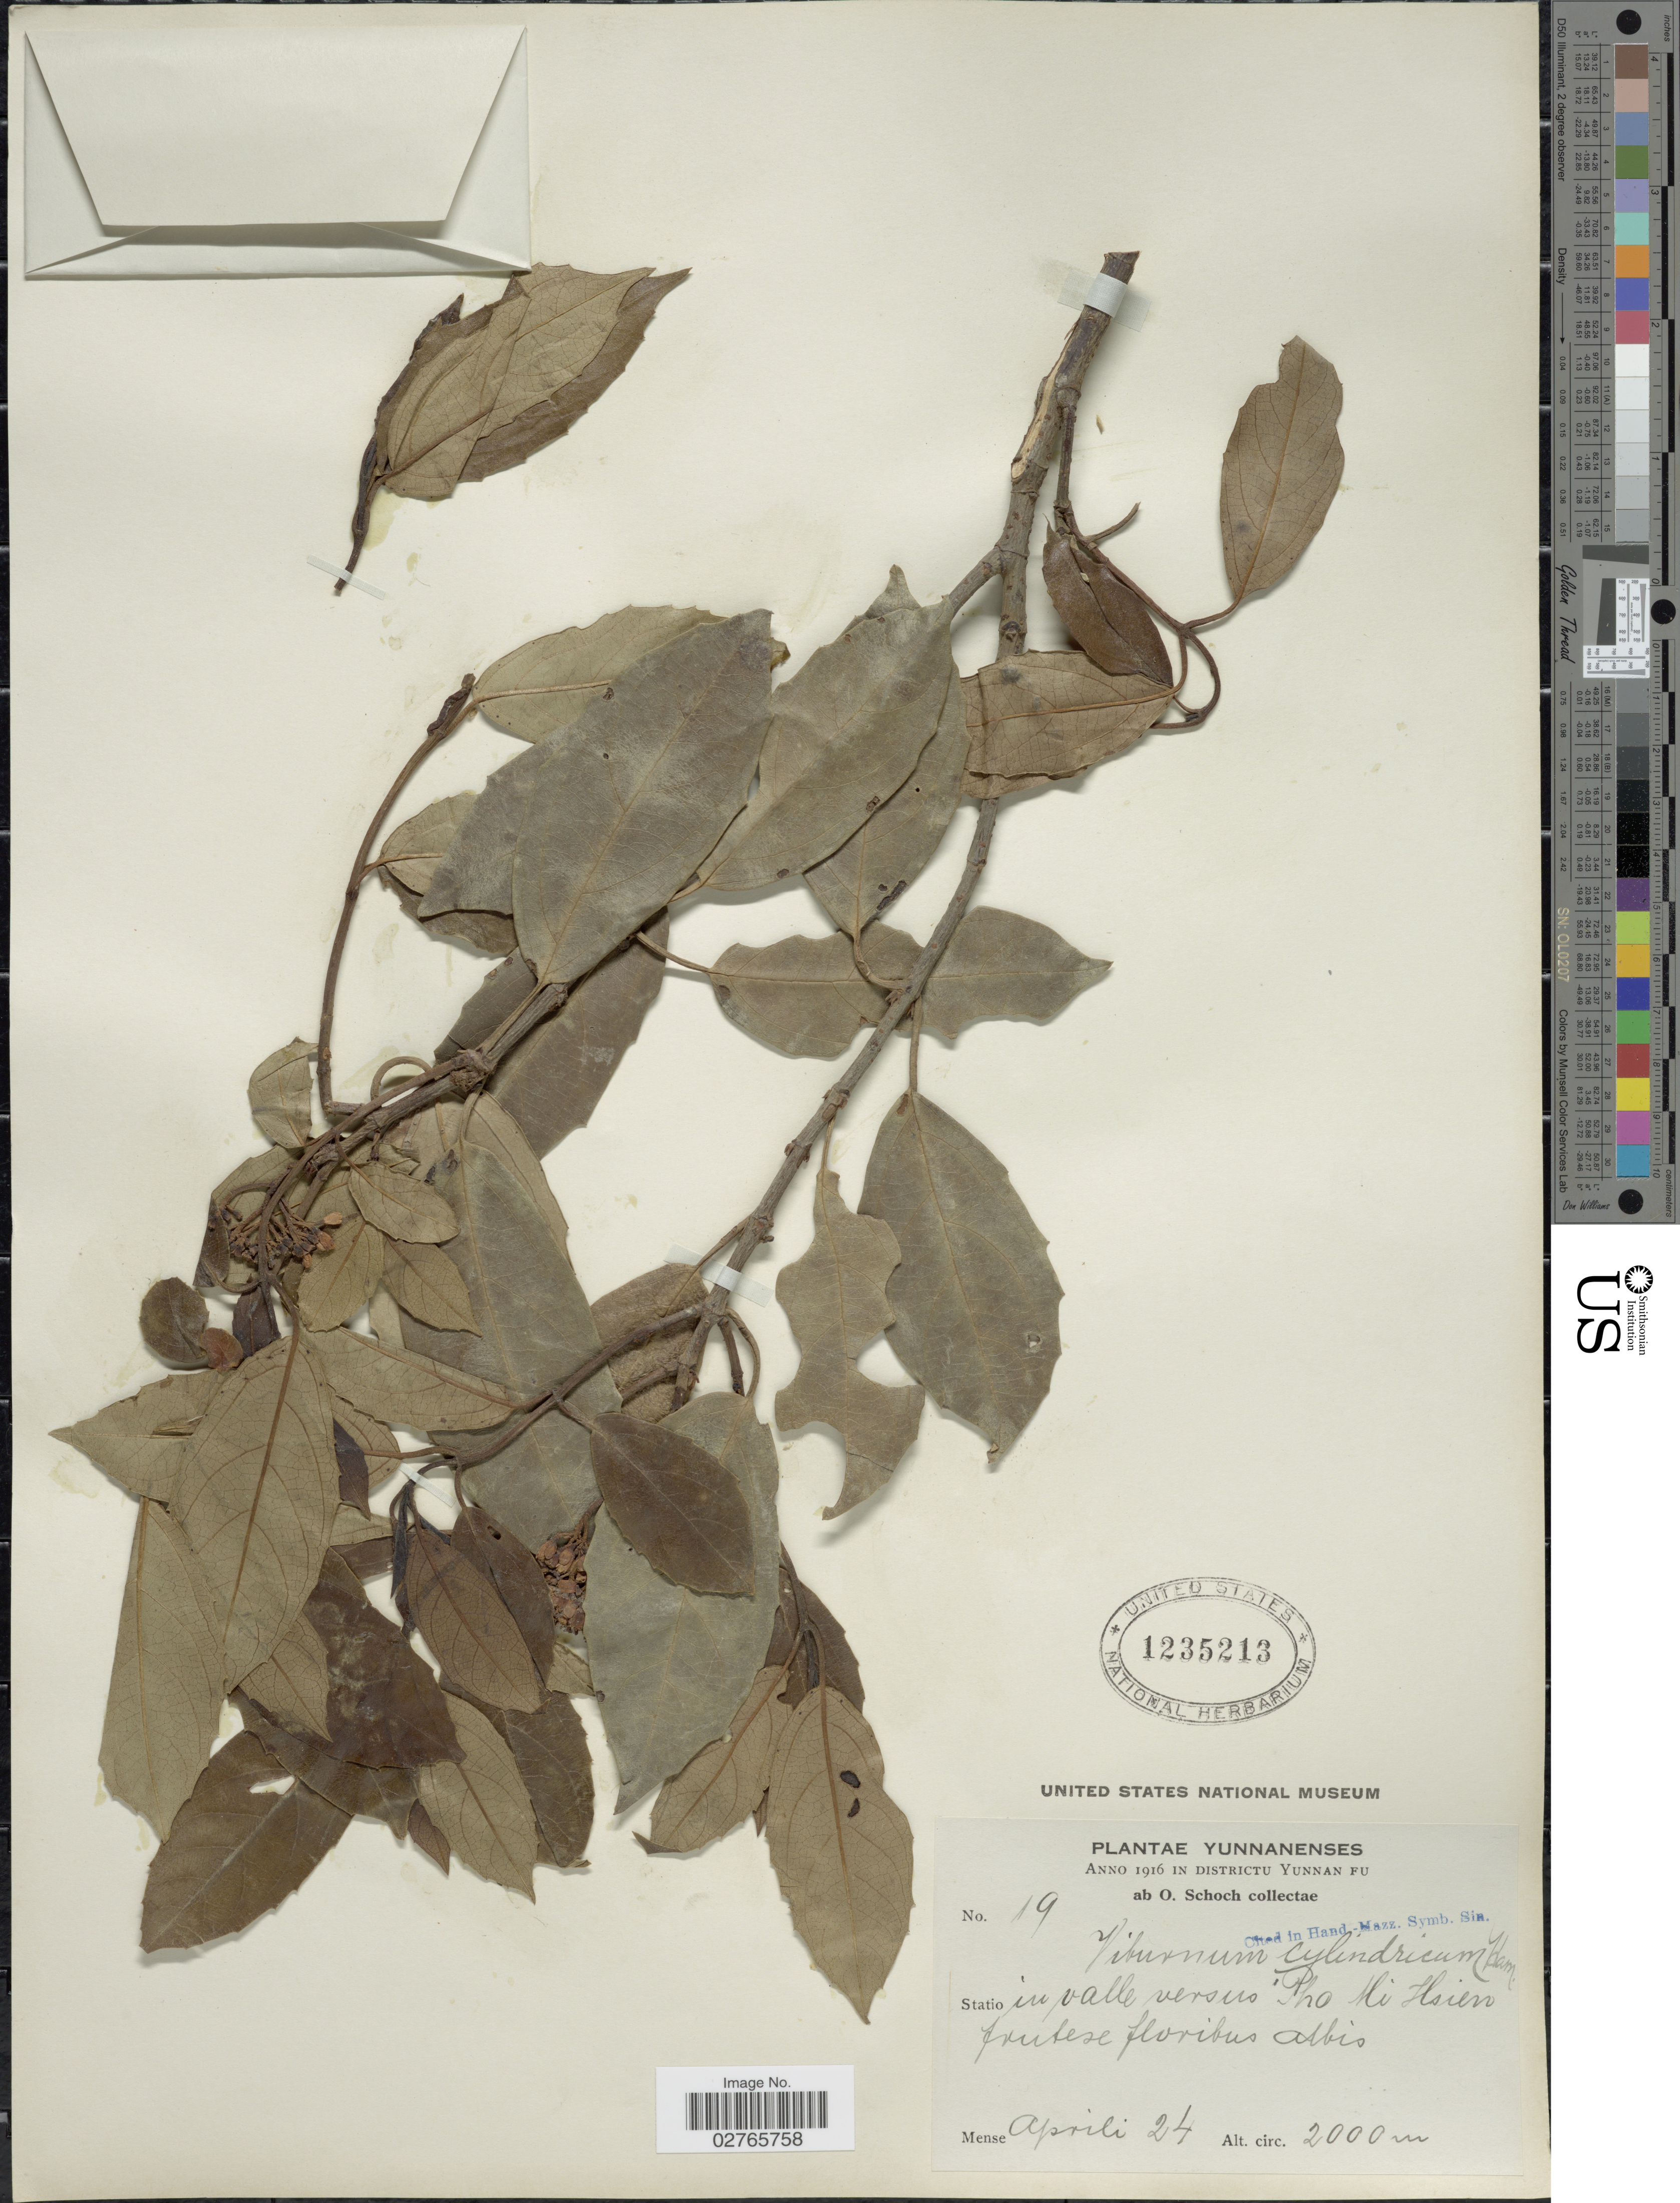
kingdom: Plantae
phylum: Tracheophyta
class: Magnoliopsida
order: Dipsacales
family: Viburnaceae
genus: Viburnum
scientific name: Viburnum cylindricum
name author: Buch.-Ham.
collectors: O. Schoch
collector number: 19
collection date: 1916-04-24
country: China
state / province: Yunnan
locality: Yunnanenses, Statio in valle versus Pho Hi Hsien.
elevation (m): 2000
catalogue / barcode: US 1235213